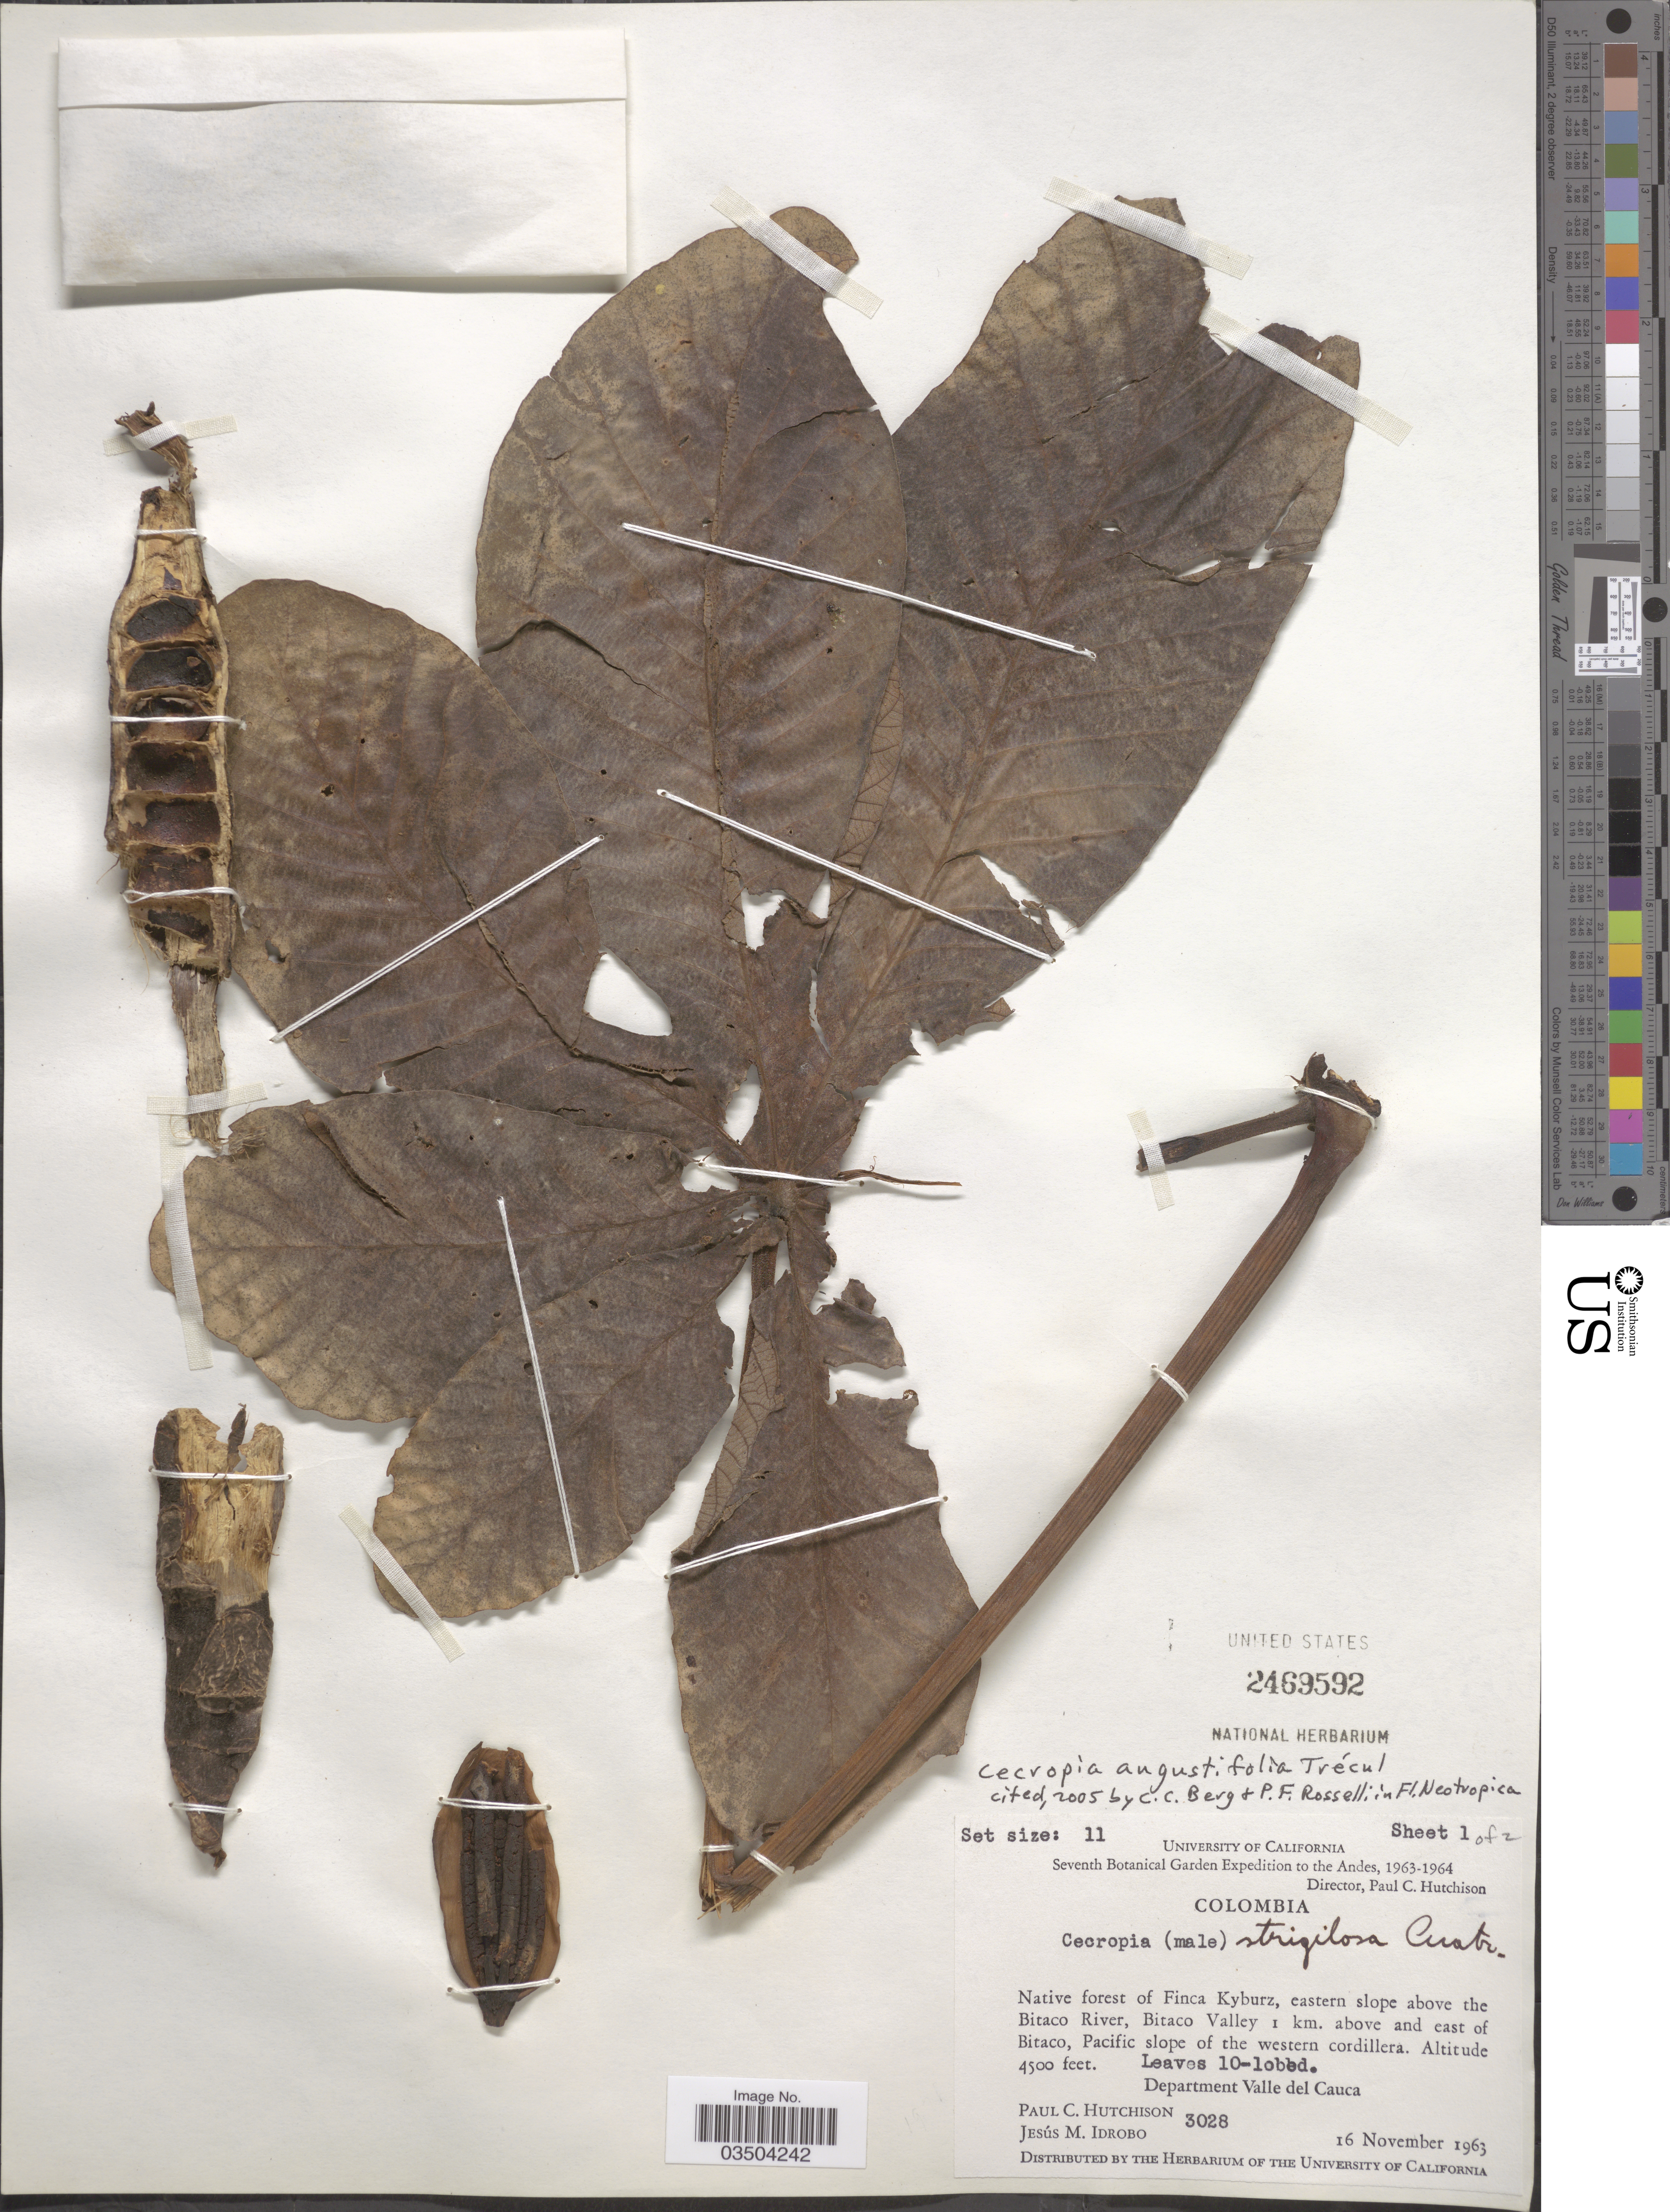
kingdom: Plantae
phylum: Tracheophyta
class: Magnoliopsida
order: Rosales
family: Urticaceae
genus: Cecropia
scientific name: Cecropia angustifolia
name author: Trécul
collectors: P. C. Hutchison & J. M. Idrobo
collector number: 3028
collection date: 1963-11-16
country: Colombia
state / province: Valle del Cauca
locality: The Andes. Native forest of Finca Kyburz, eastern slope above the Bitaco River, Bitaco Valley 1 km. above and east of Bitaco, Pacific slope of the western cordillera. Department Valle del Cauca.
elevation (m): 1372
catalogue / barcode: US 2469592